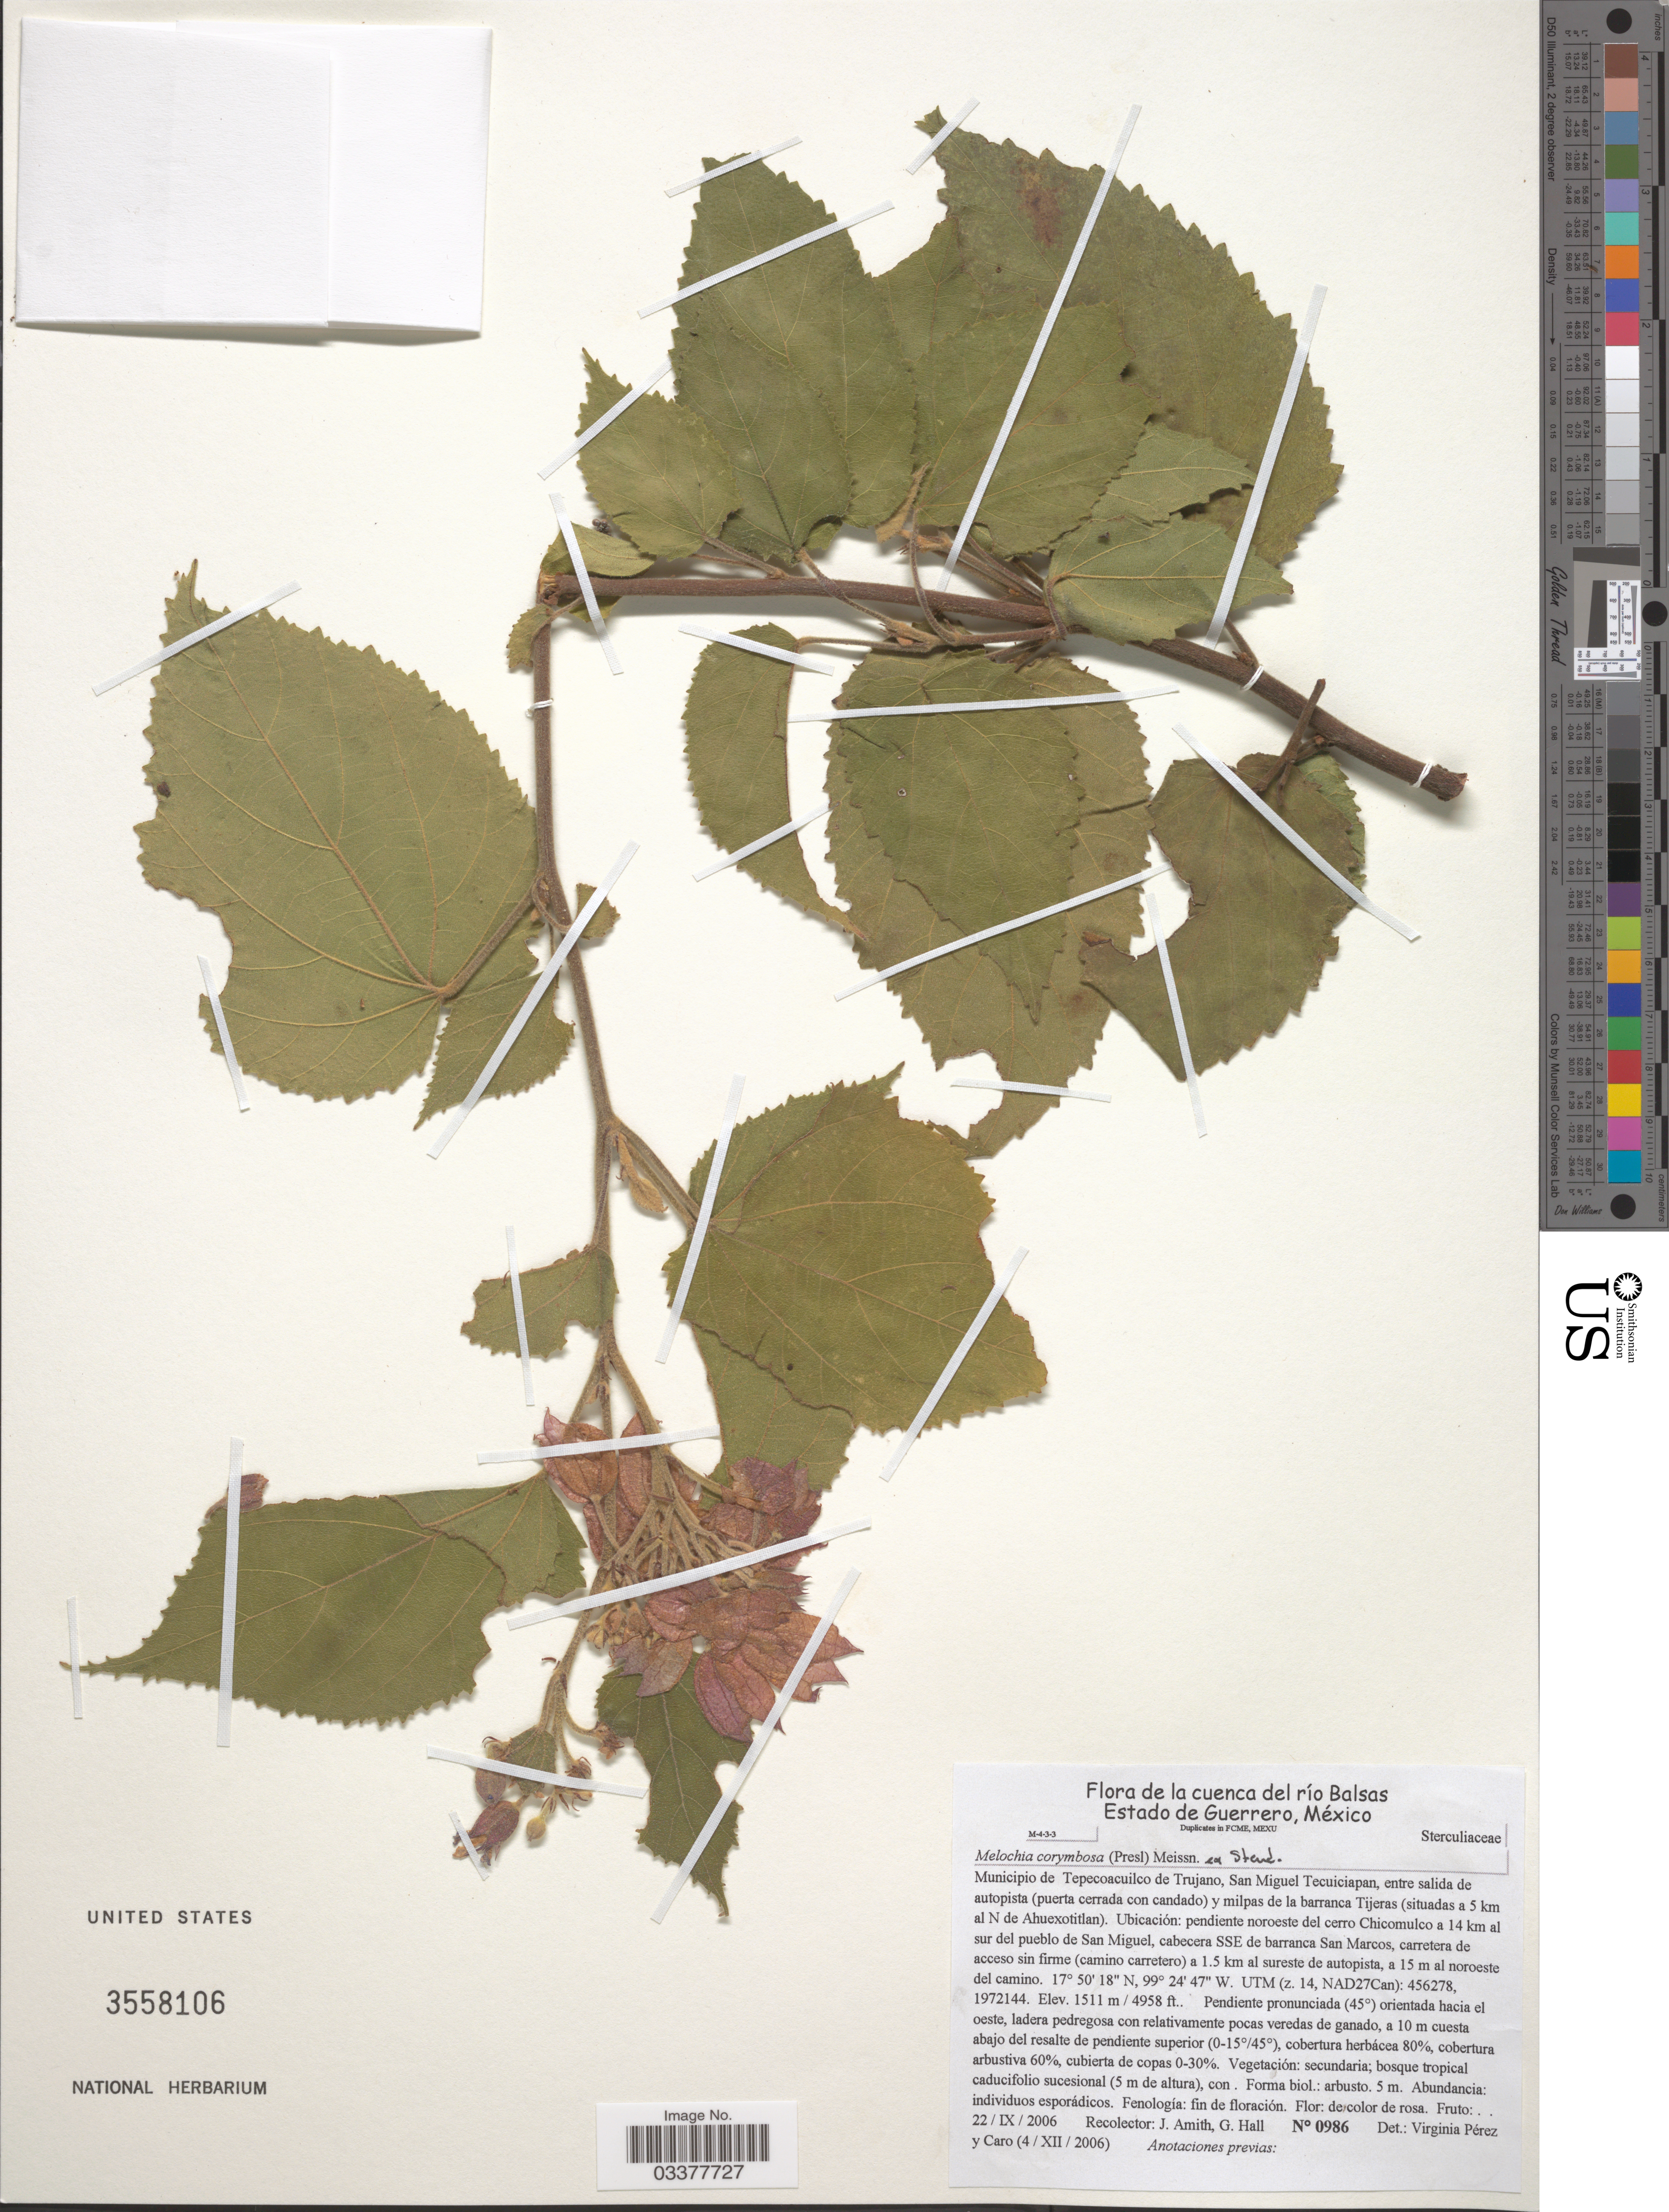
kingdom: Plantae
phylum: Tracheophyta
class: Magnoliopsida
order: Malvales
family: Malvaceae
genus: Melochia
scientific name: Melochia corymbosa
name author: (C. Presl) Meissn. ex Steud.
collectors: J. D. Amith & G. Hall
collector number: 0986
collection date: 2006-09-22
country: Mexico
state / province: Guerrero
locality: La cuenca del río Balsas. Municipio de Tepecoacuilco de Trujano, San Miguel Tecuiciapan, entre salida de autopista (puerta cerrada con candado) y milpas de la barranca Tijeras (situada a 5 km al N de Ahuexotitlan). Ubicación: pendiente noroeste del cerro Chicomulco a 14 km al sur del pueblo de San Miguel, cabecera SSE de barranca San Marcos, carretera de acceso sin firme (camino carretero) a 1.5 km al sureste de autopista, a 15 m al noroeste del camino. UTM (z. 14, NAD27Can): 456278, 1972144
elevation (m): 1511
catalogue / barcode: US 3558106